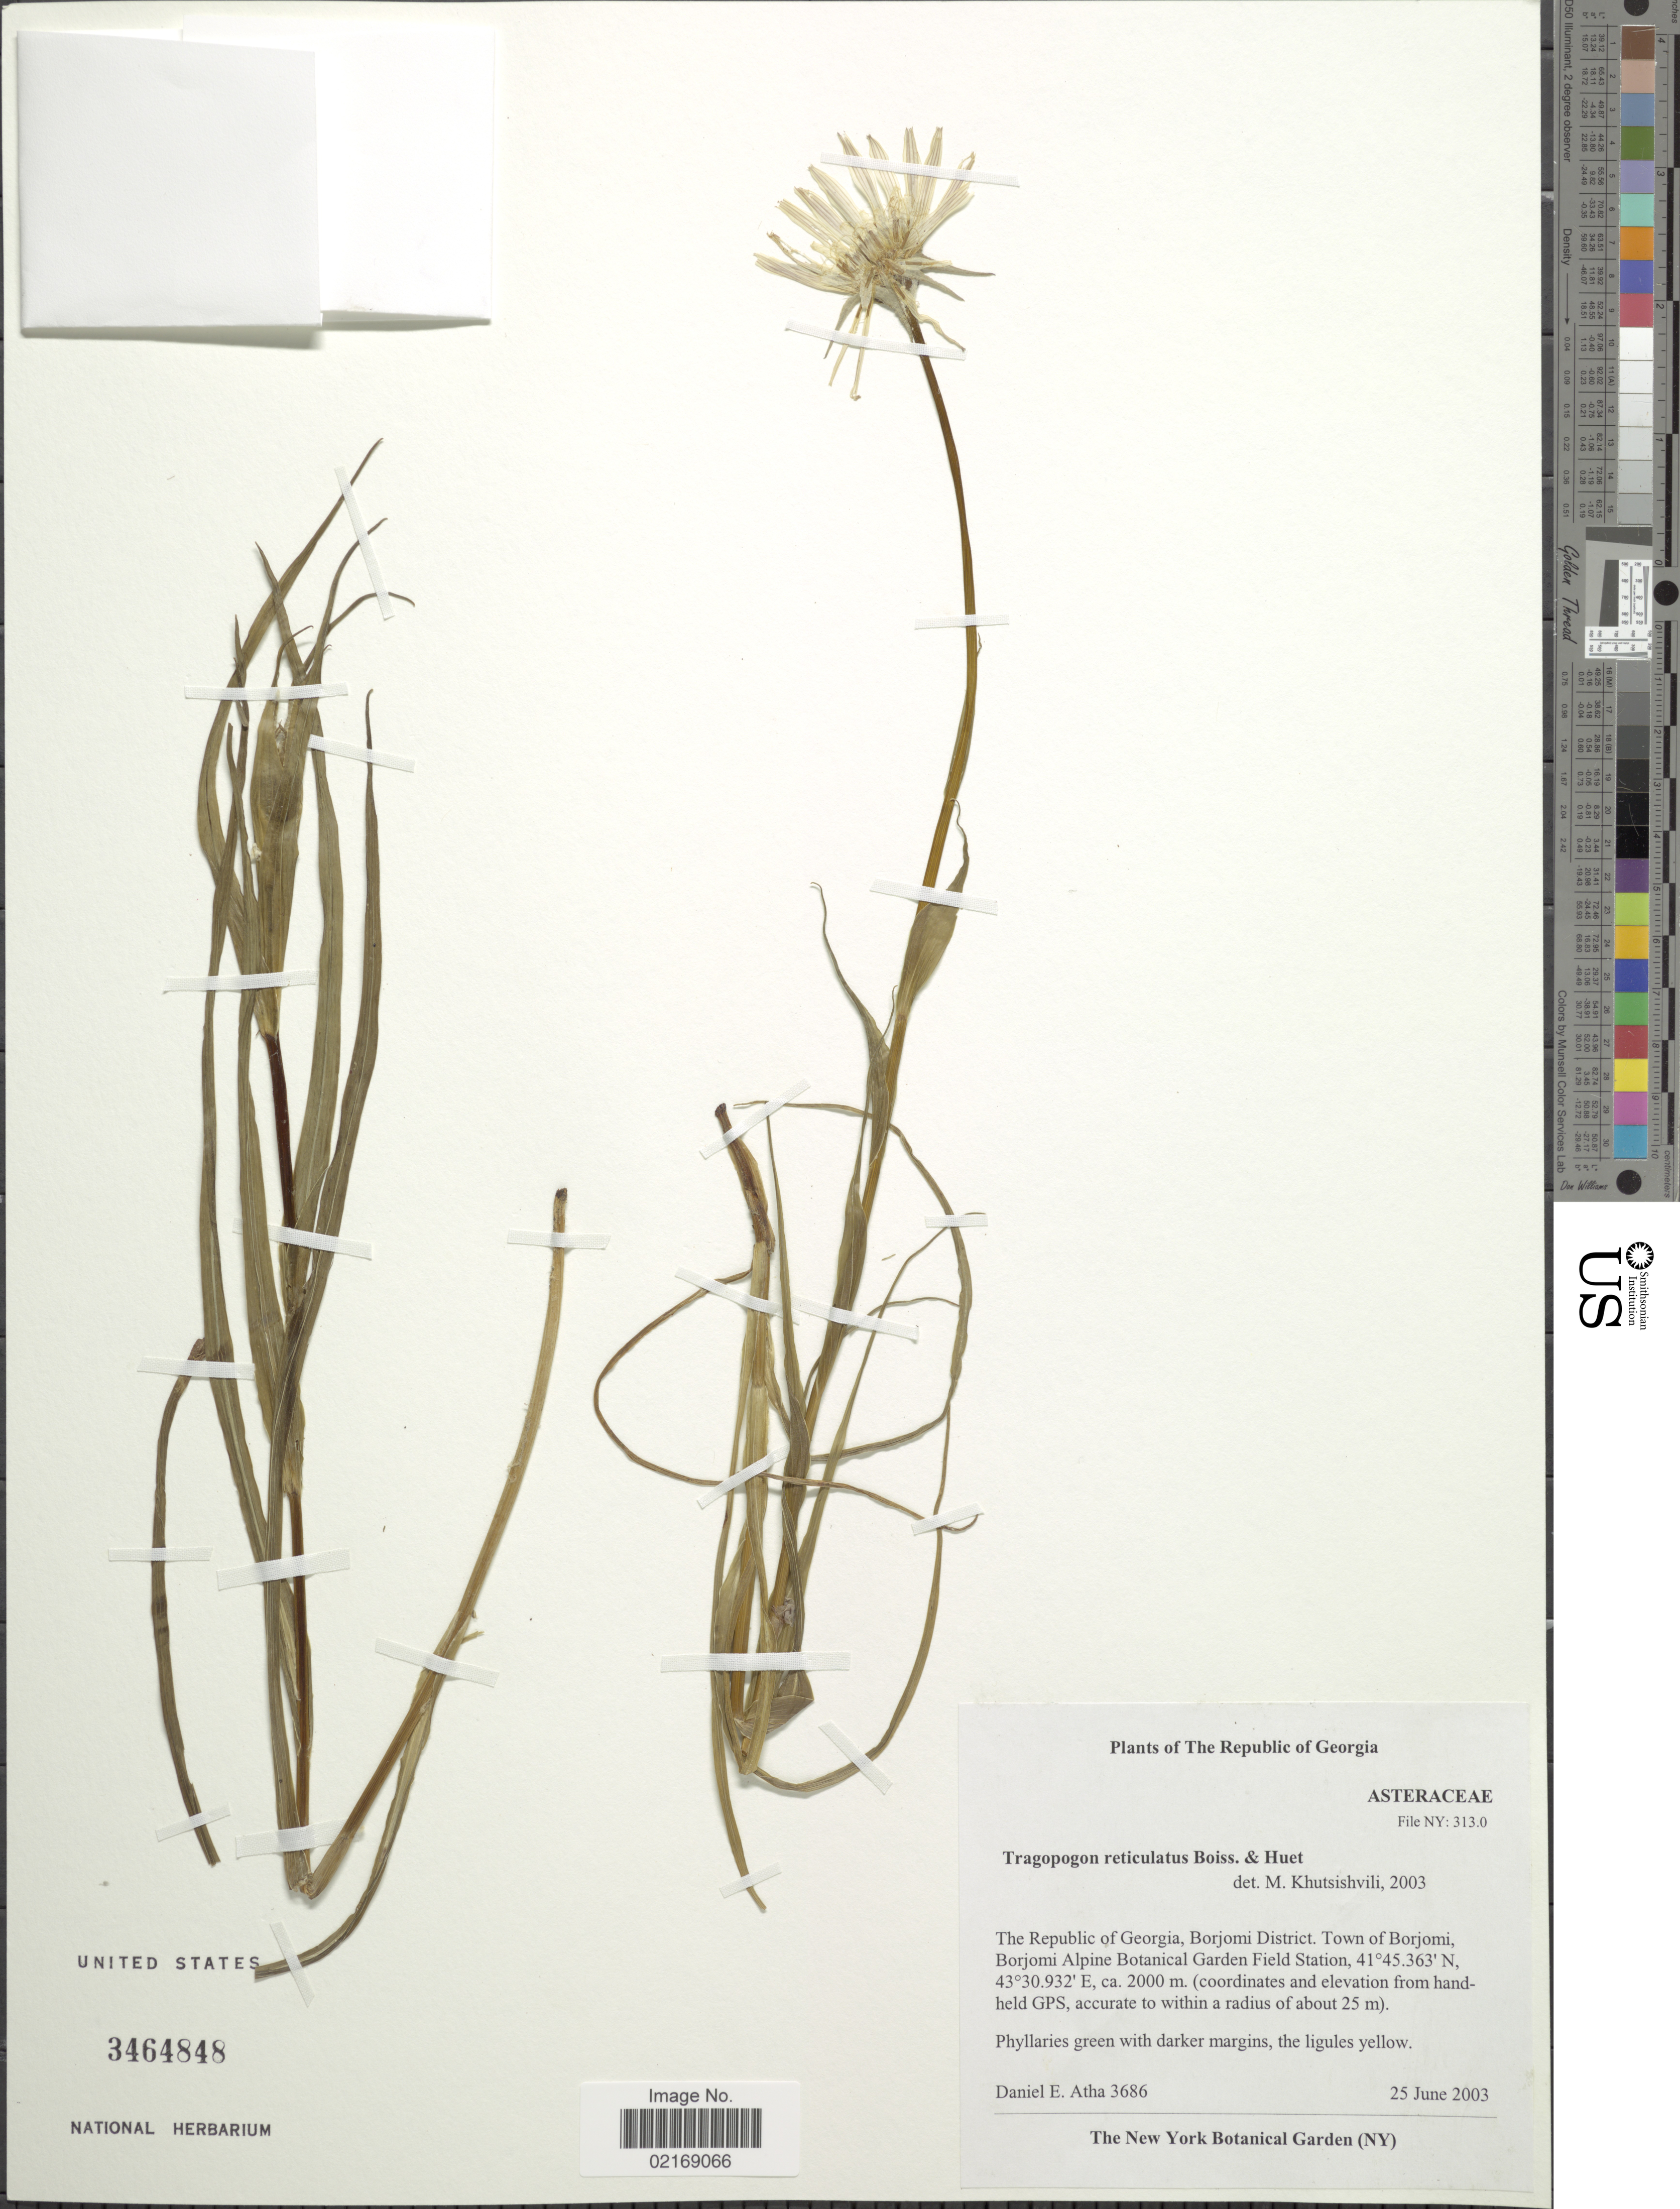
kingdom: Plantae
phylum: Tracheophyta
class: Magnoliopsida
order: Asterales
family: Asteraceae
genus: Tragopogon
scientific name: Tragopogon reticulatus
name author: Boiss. & A. Huet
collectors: D. Atha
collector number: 3686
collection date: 2003-06-25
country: Georgia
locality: Borjomi District. Town of Borjomi, Borjomi Alpine Botanical Garden Field Station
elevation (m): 2000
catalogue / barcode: US 3464848